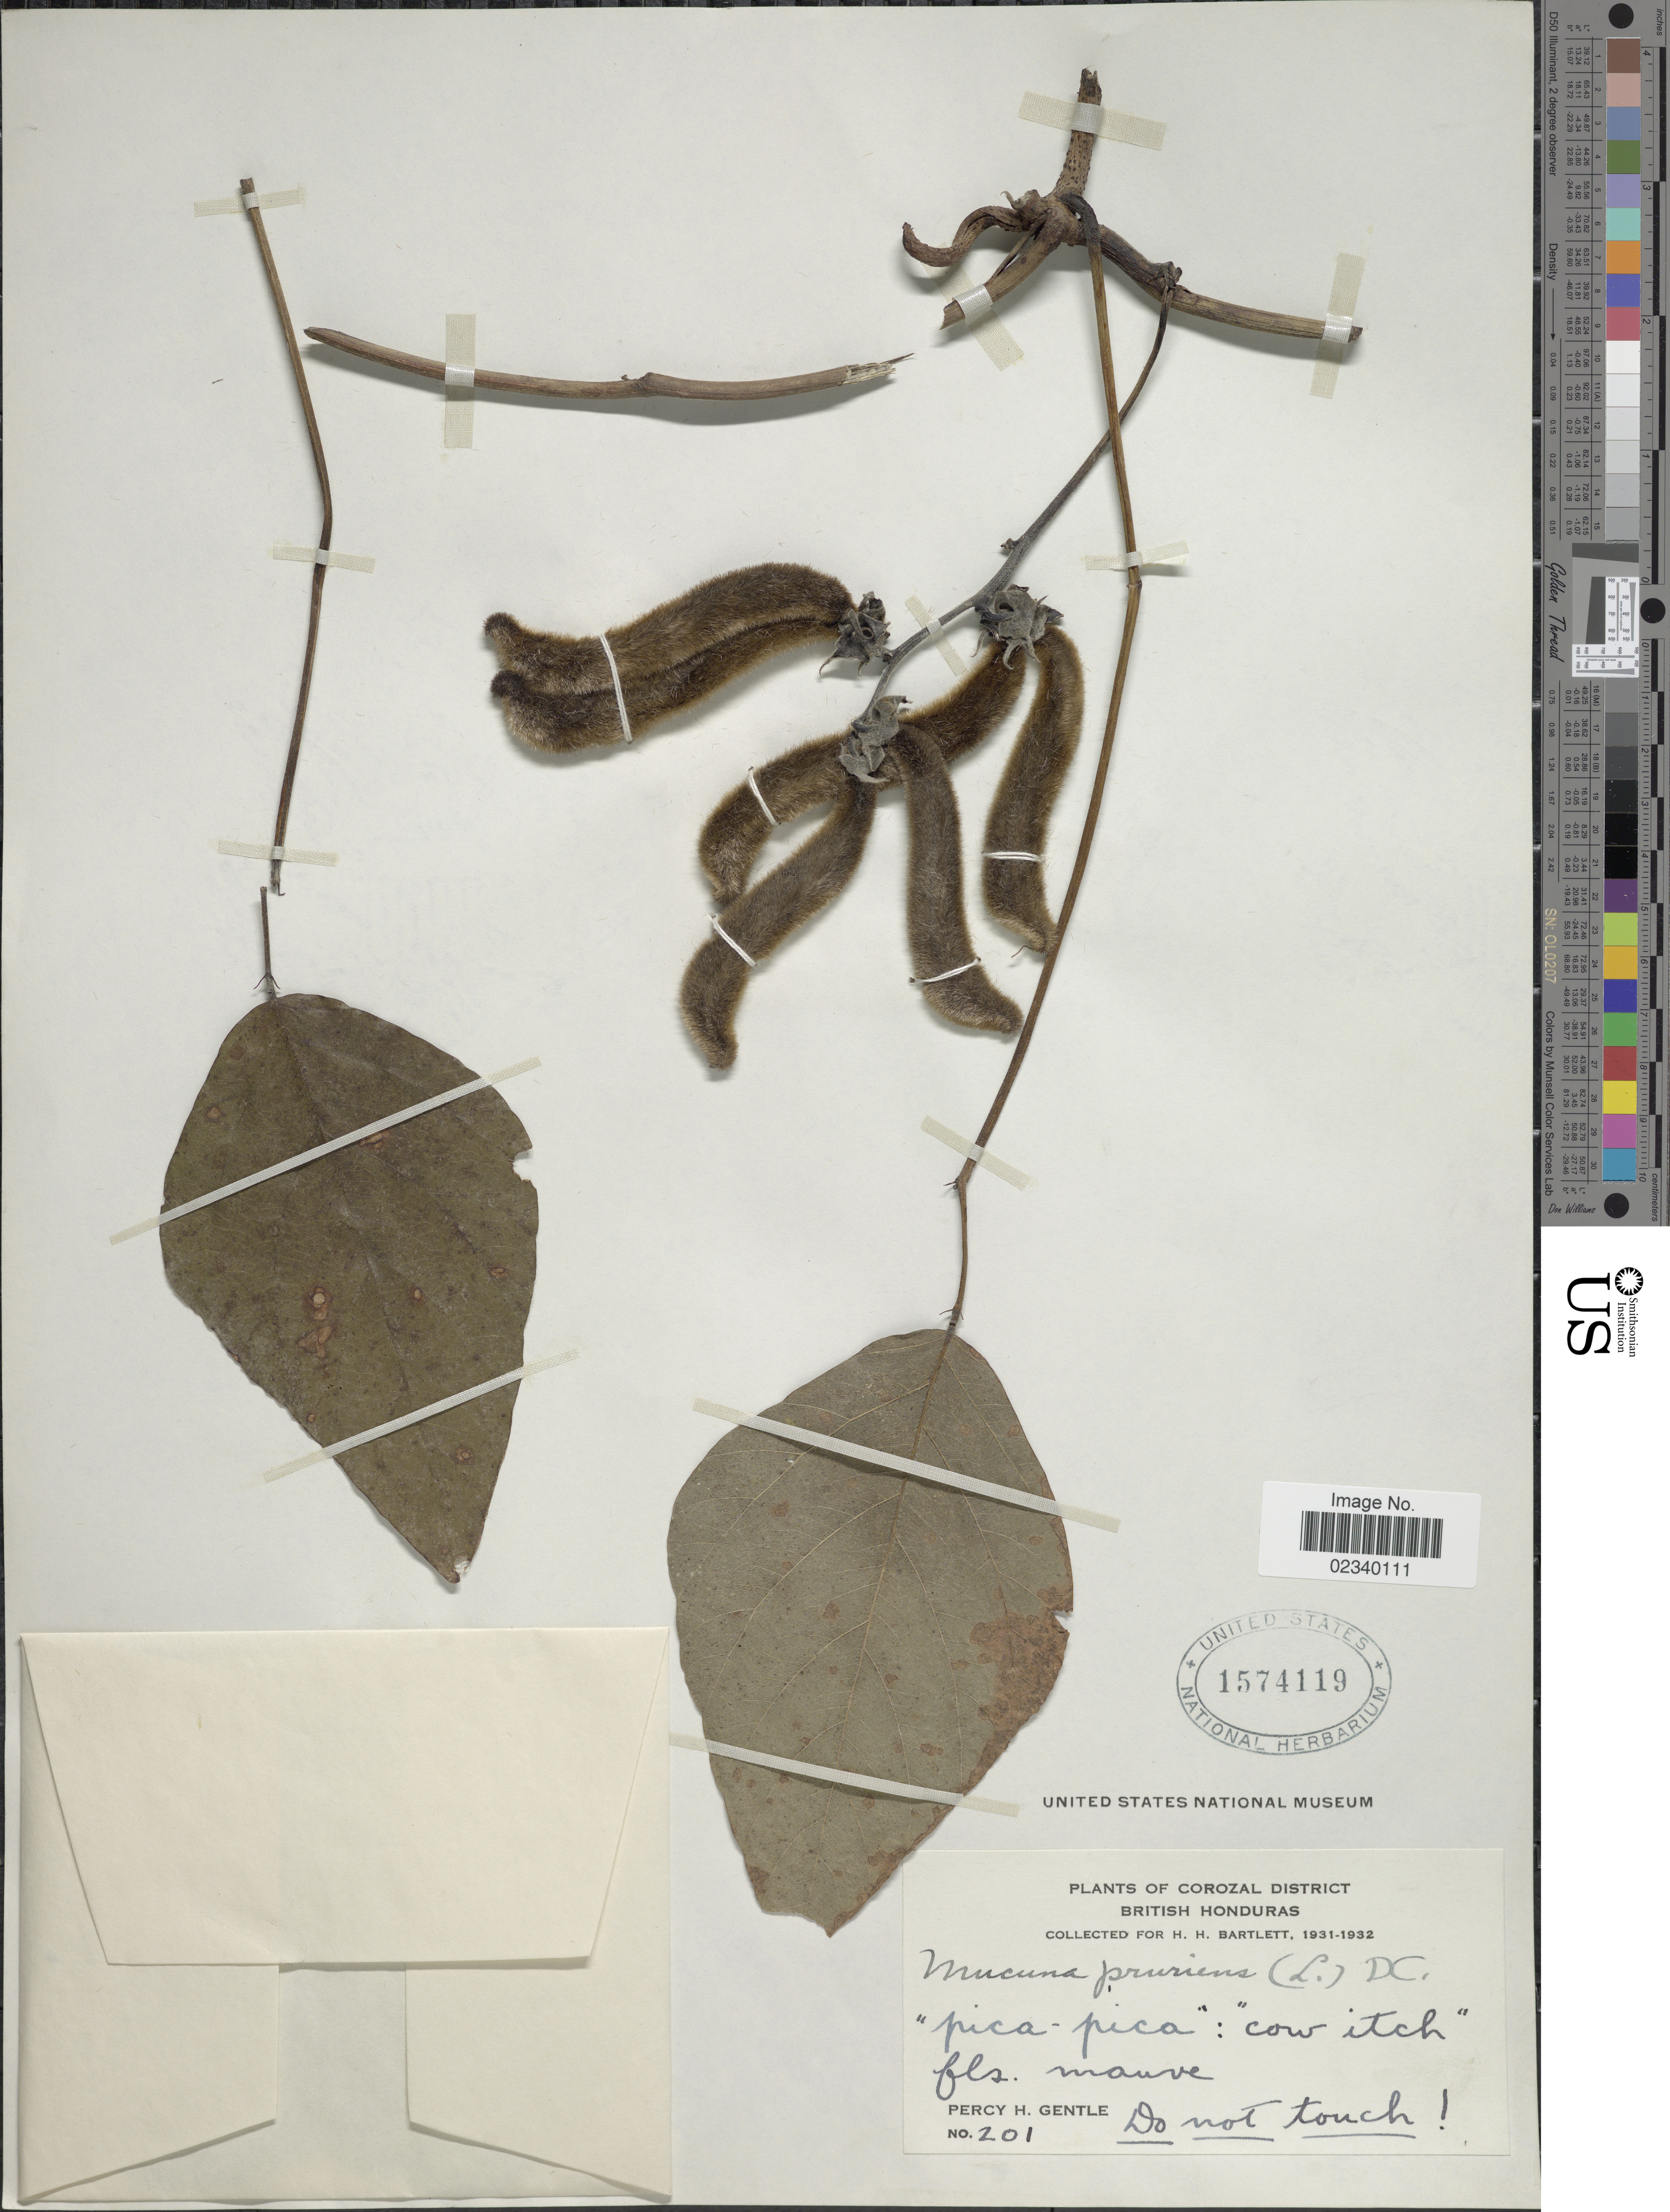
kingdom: Plantae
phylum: Tracheophyta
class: Magnoliopsida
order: Fabales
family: Fabaceae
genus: Mucuna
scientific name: Mucuna pruriens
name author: (L.) DC.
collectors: P. H. Gentle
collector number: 201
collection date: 1931/1932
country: Belize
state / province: Corozal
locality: British Honduras, Corozal District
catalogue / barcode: US 1574119